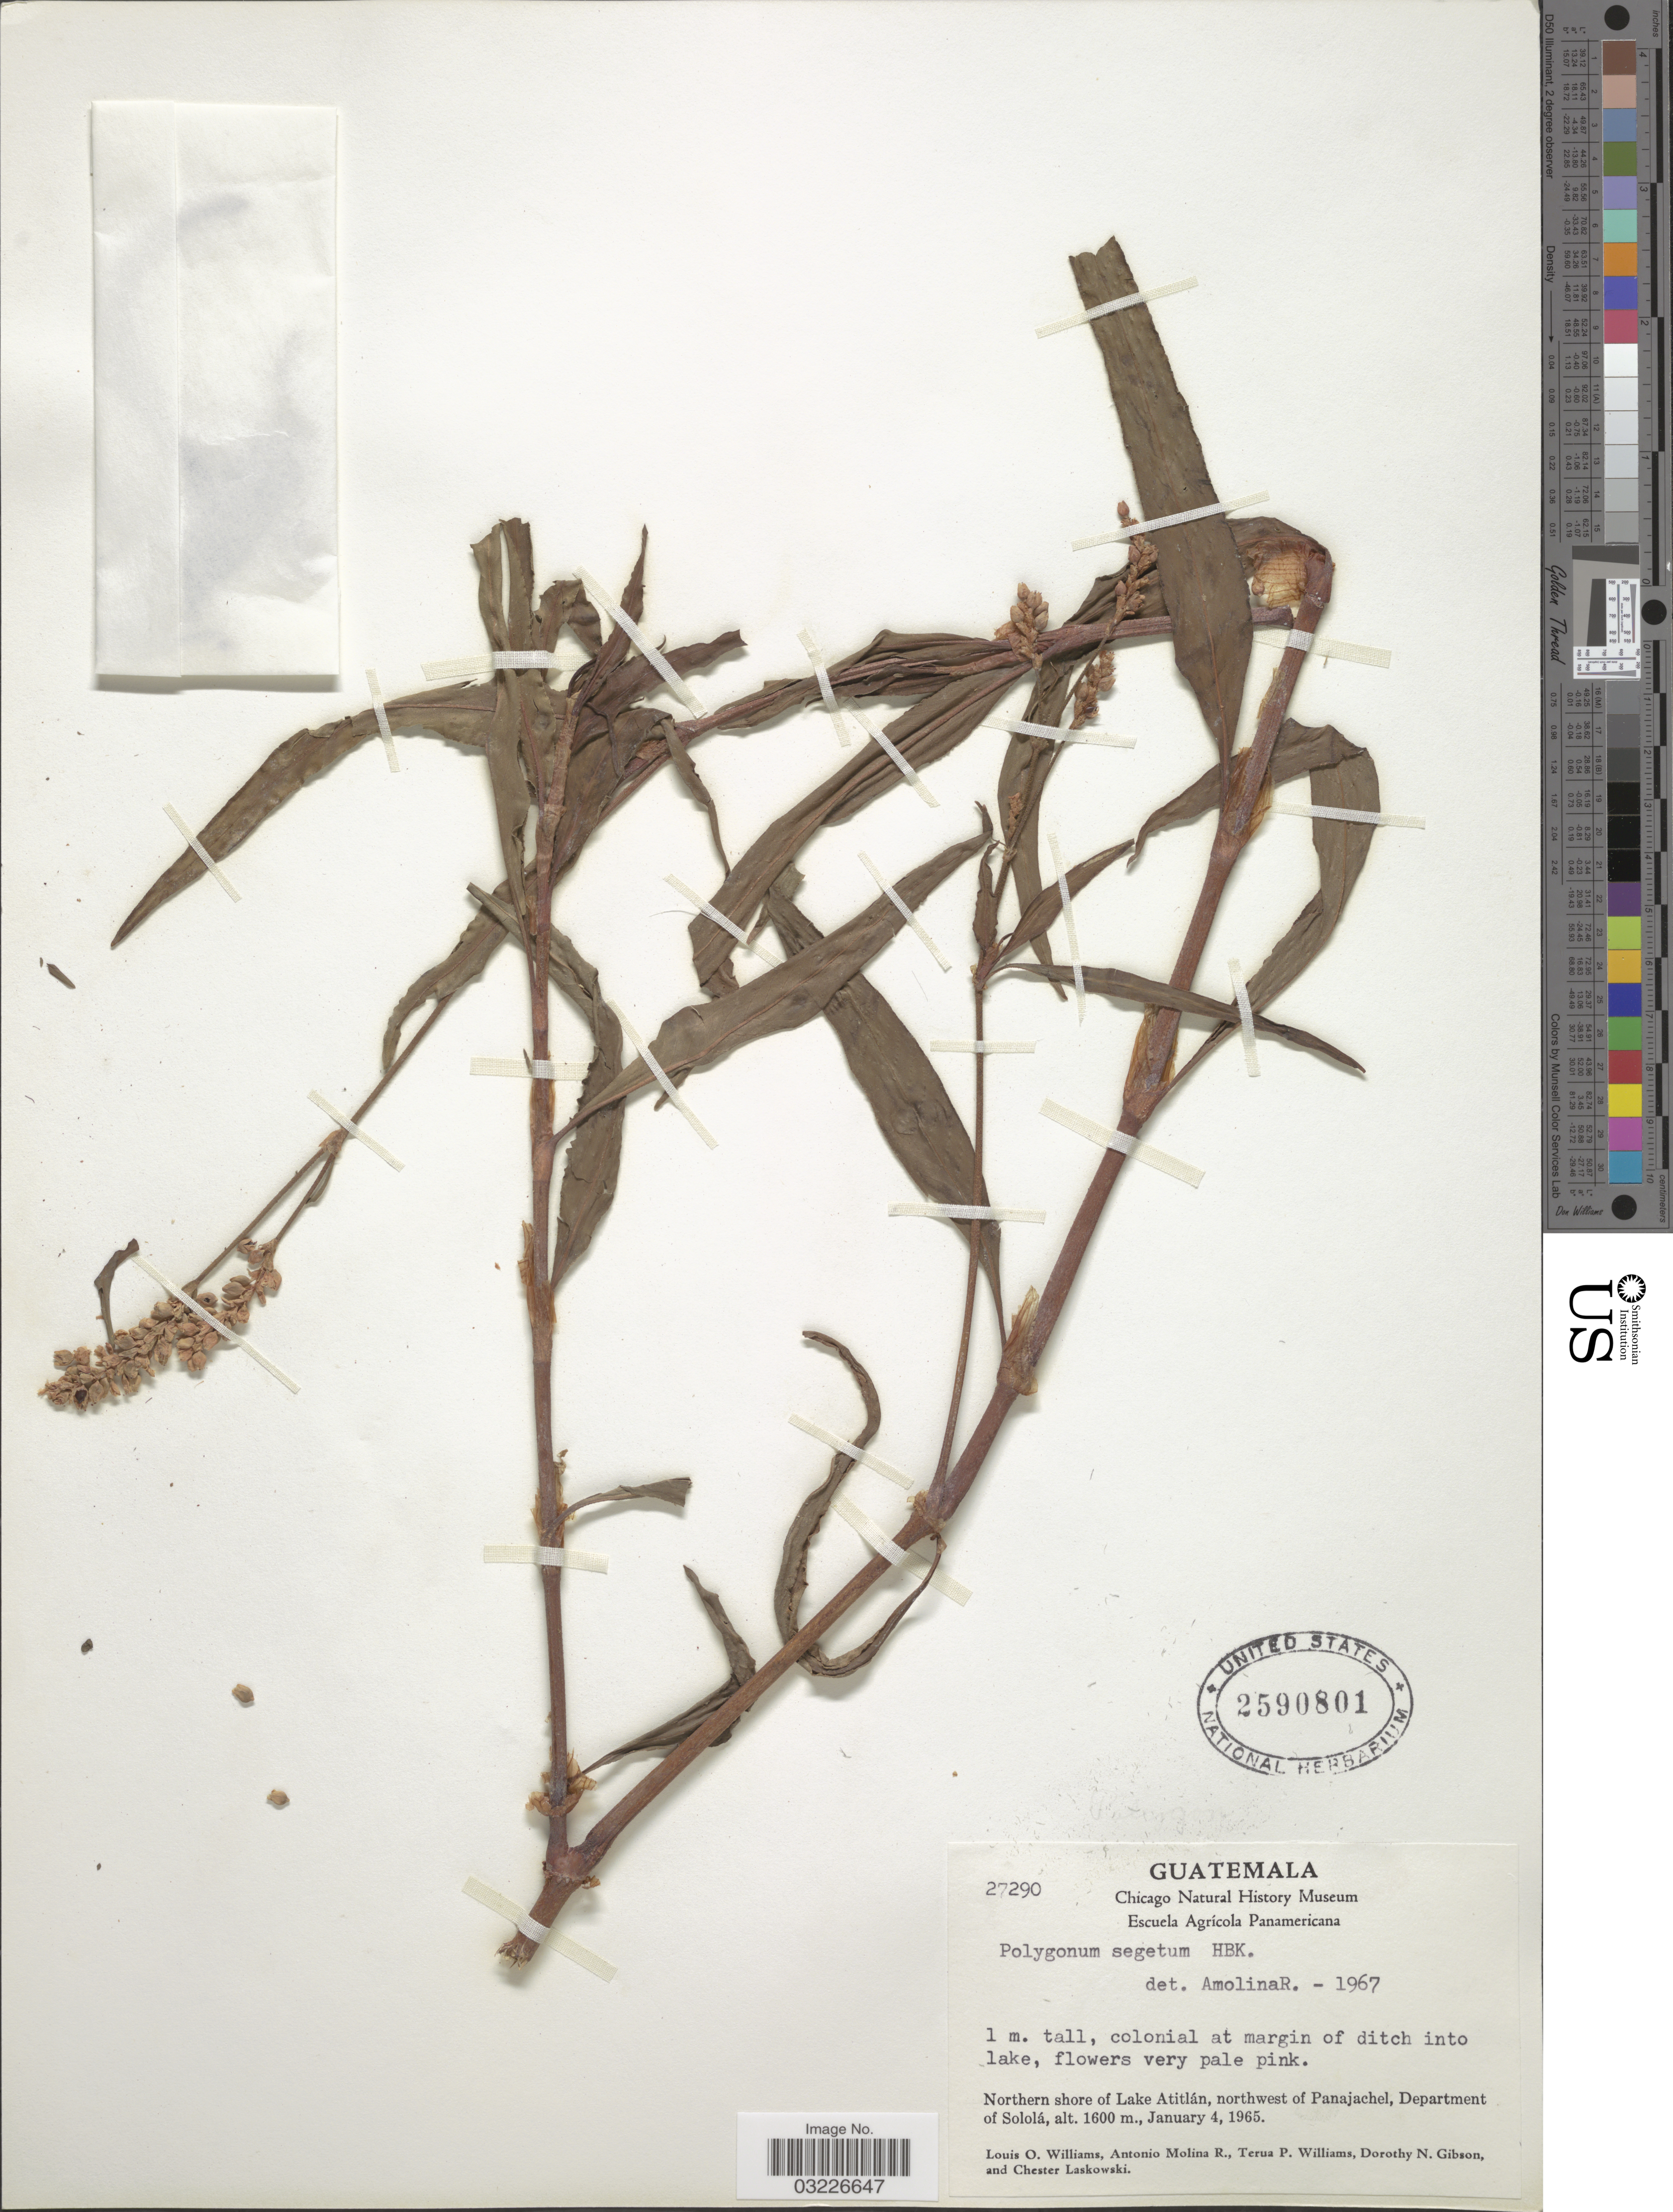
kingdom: Plantae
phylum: Tracheophyta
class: Magnoliopsida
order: Caryophyllales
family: Polygonaceae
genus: Polygonum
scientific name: Polygonum segetum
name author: Kunth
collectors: L. O. Williams, A. Molina R., T. Williams, D. N. Gibson & C. Laskowski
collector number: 27290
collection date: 1965-01-04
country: Guatemala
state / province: Sololá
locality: Northern shore of Lake Atitlán, northwest of Panajachel, Department of Sololá.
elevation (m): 1600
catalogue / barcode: US 2590801